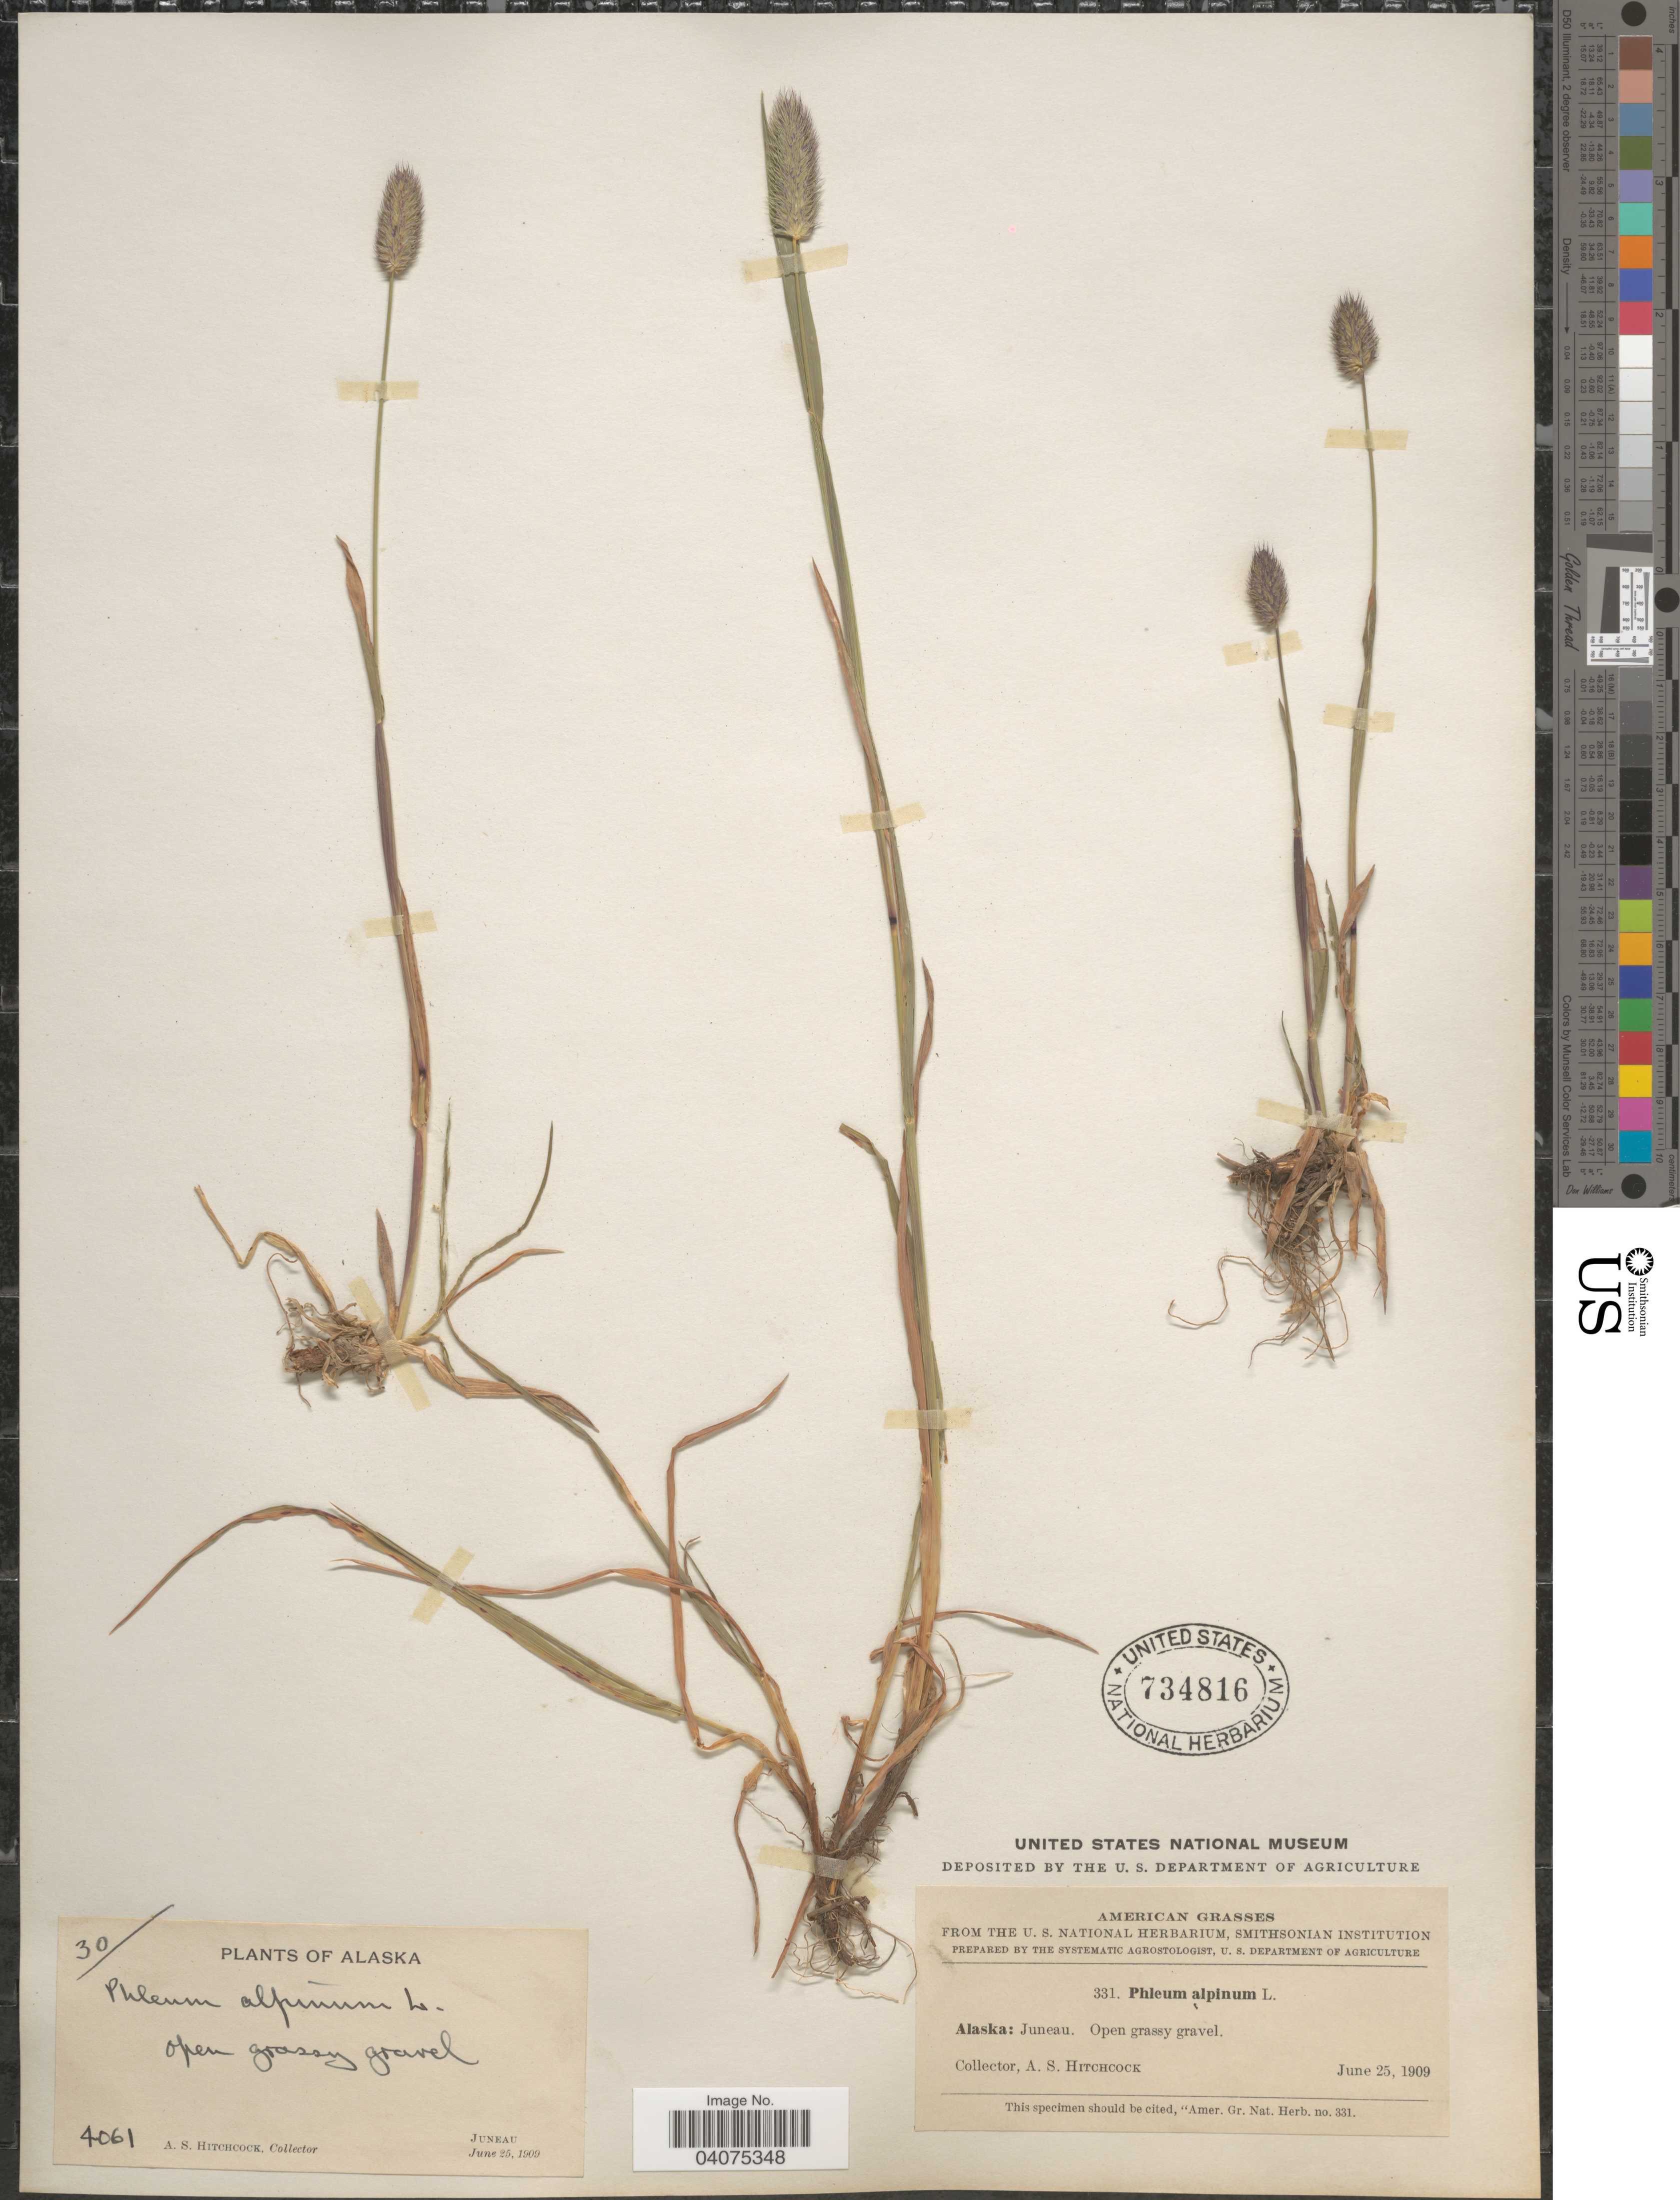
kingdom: Plantae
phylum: Tracheophyta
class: Liliopsida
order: Poales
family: Poaceae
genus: Phleum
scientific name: Phleum alpinum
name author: L.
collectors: A. S. Hitchcock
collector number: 4061/331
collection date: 1909-06-25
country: United States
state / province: Alaska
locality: Juneau.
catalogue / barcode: US 734816